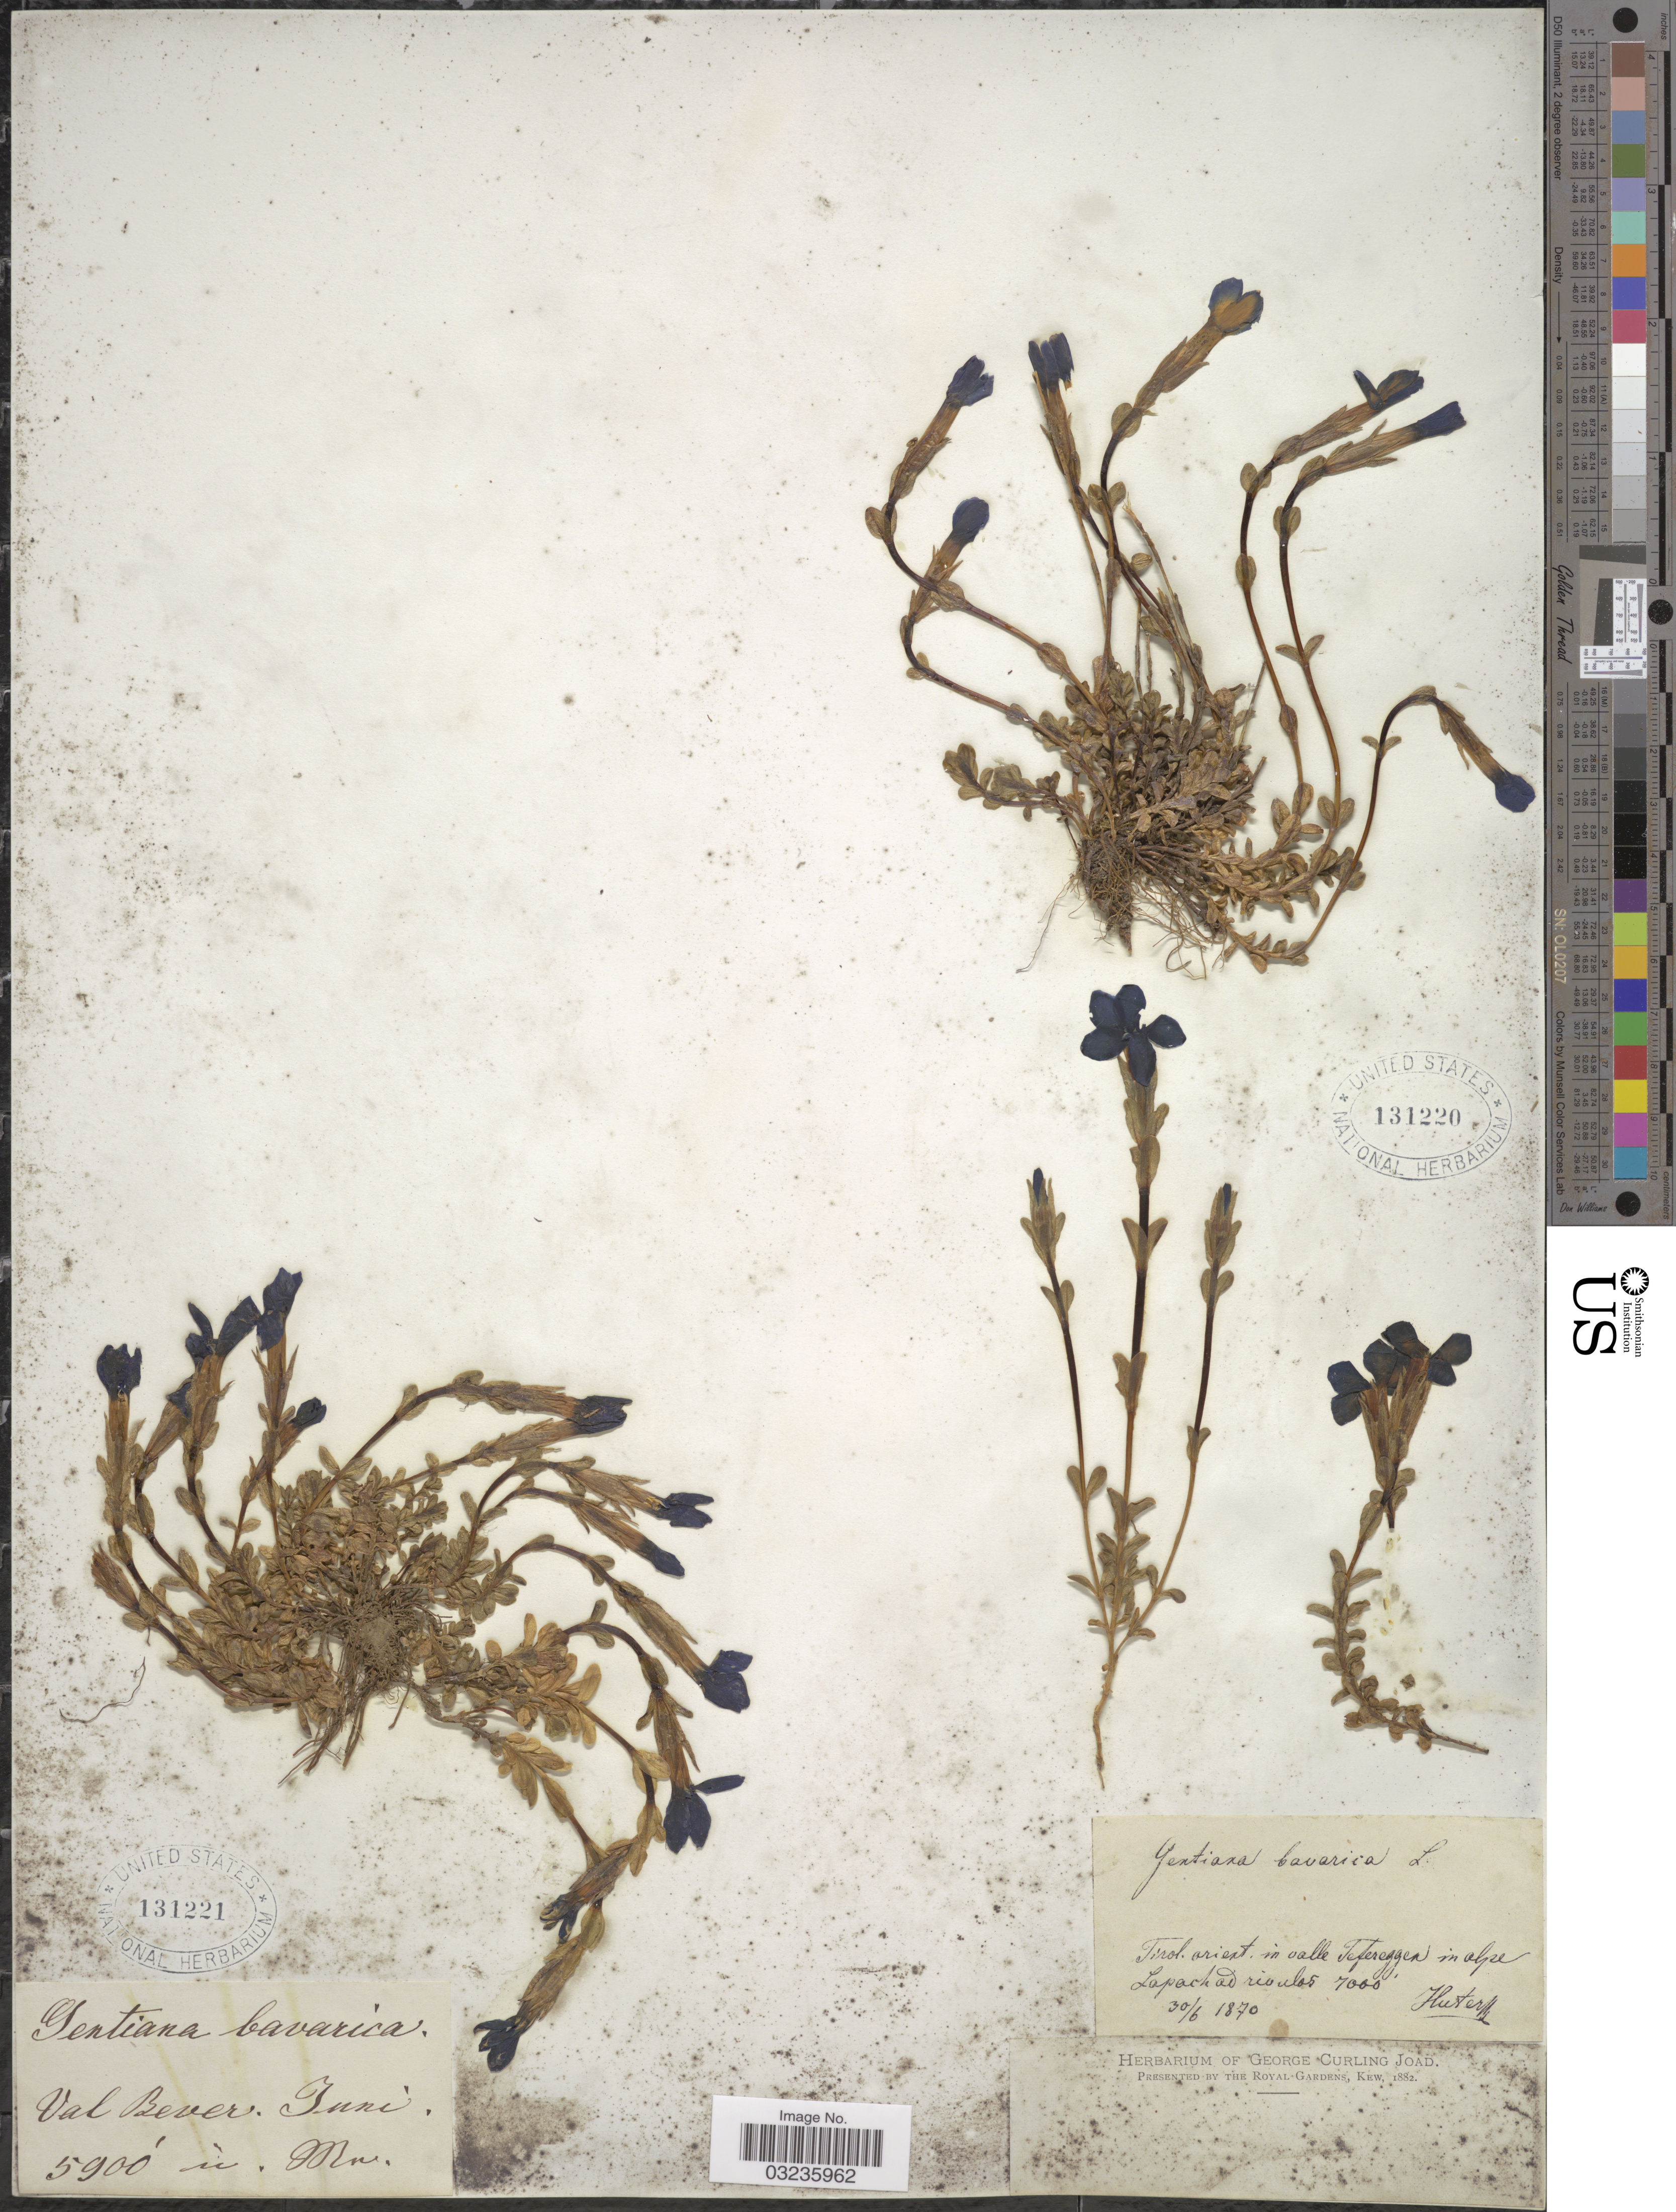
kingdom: Plantae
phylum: Tracheophyta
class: Magnoliopsida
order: Gentianales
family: Gentianaceae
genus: Gentiana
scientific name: Gentiana bavarica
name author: L.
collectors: -. Huter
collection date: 1870-06-30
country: Austria / Italy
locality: Tirol. orient. in valle Tefereggen [Defereggen] in alpe Lapach ad rivulos.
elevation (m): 2134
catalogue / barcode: US 131220